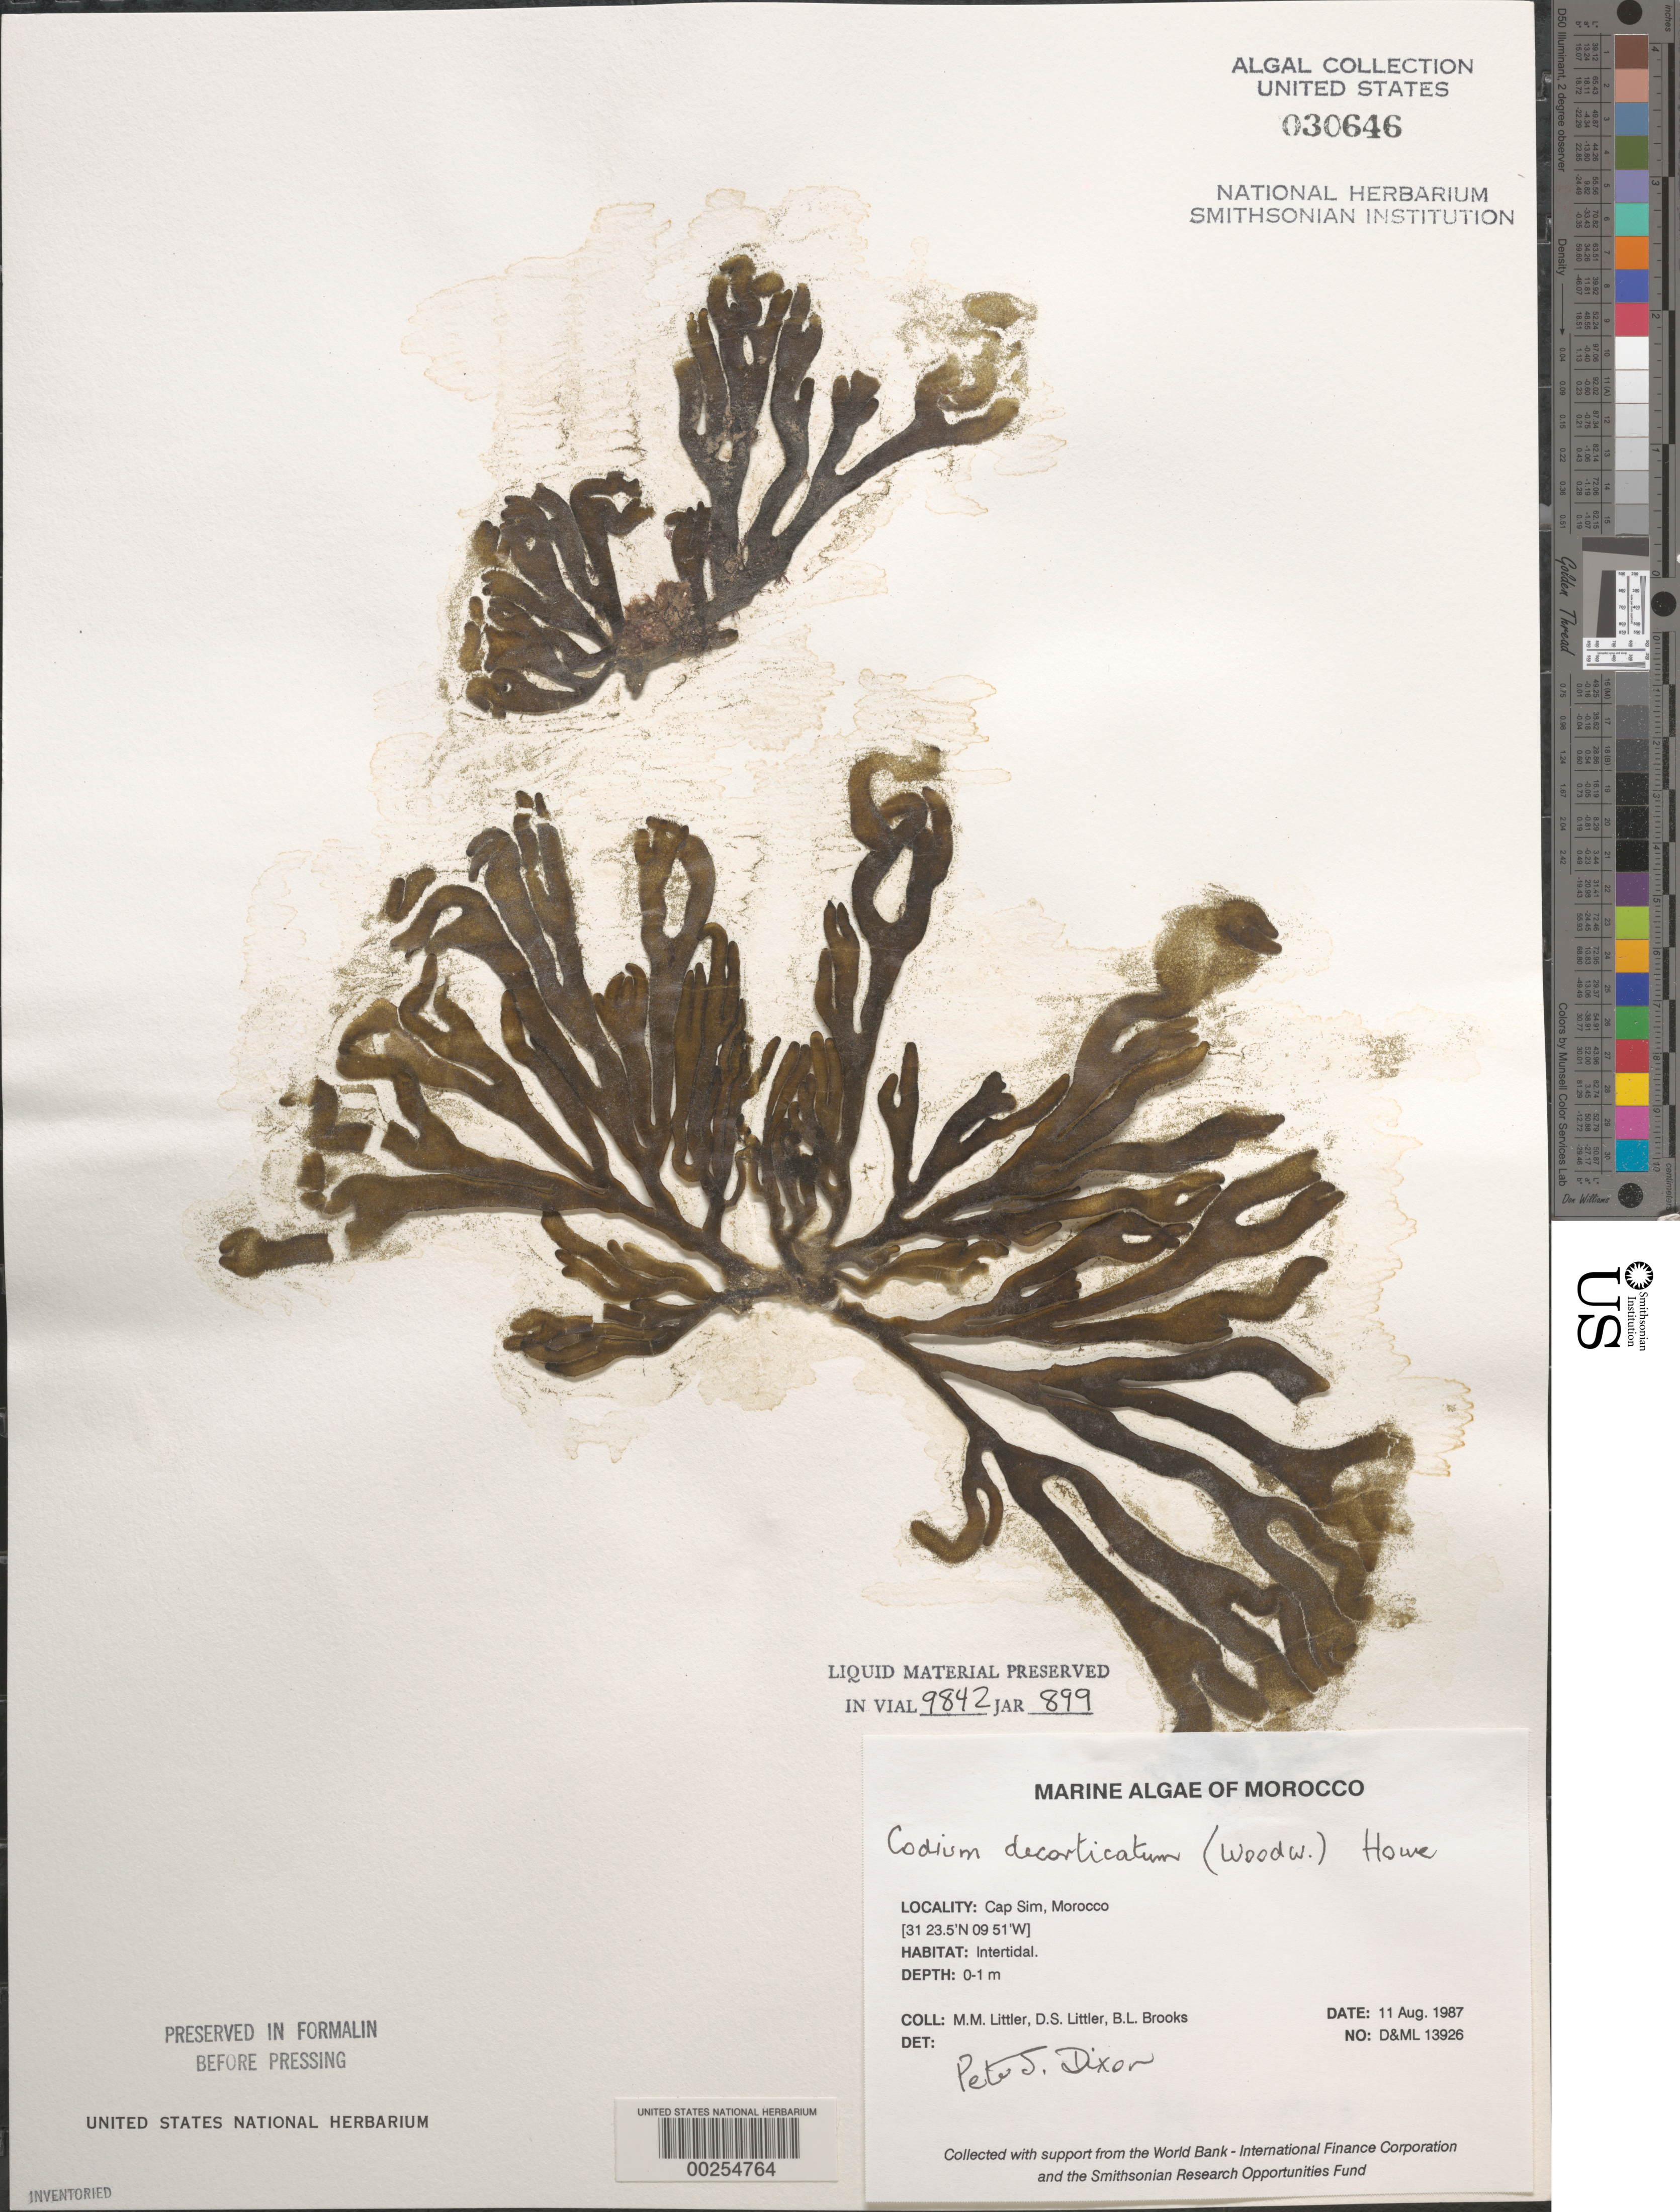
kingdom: Plantae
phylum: Chlorophyta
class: Ulvophyceae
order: Bryopsidales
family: Codiaceae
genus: Codium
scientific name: Codium decorticatum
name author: (Woodw.) M. Howe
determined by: Dixon, P. S.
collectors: M. M. Littler, D. S. Littler & B. Brooks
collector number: D&ML 13926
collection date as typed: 11 Aug 1987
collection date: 1987-08-11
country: Morocco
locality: Cap Sim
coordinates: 31 23.5'N, 09 51'W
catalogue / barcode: US 30646